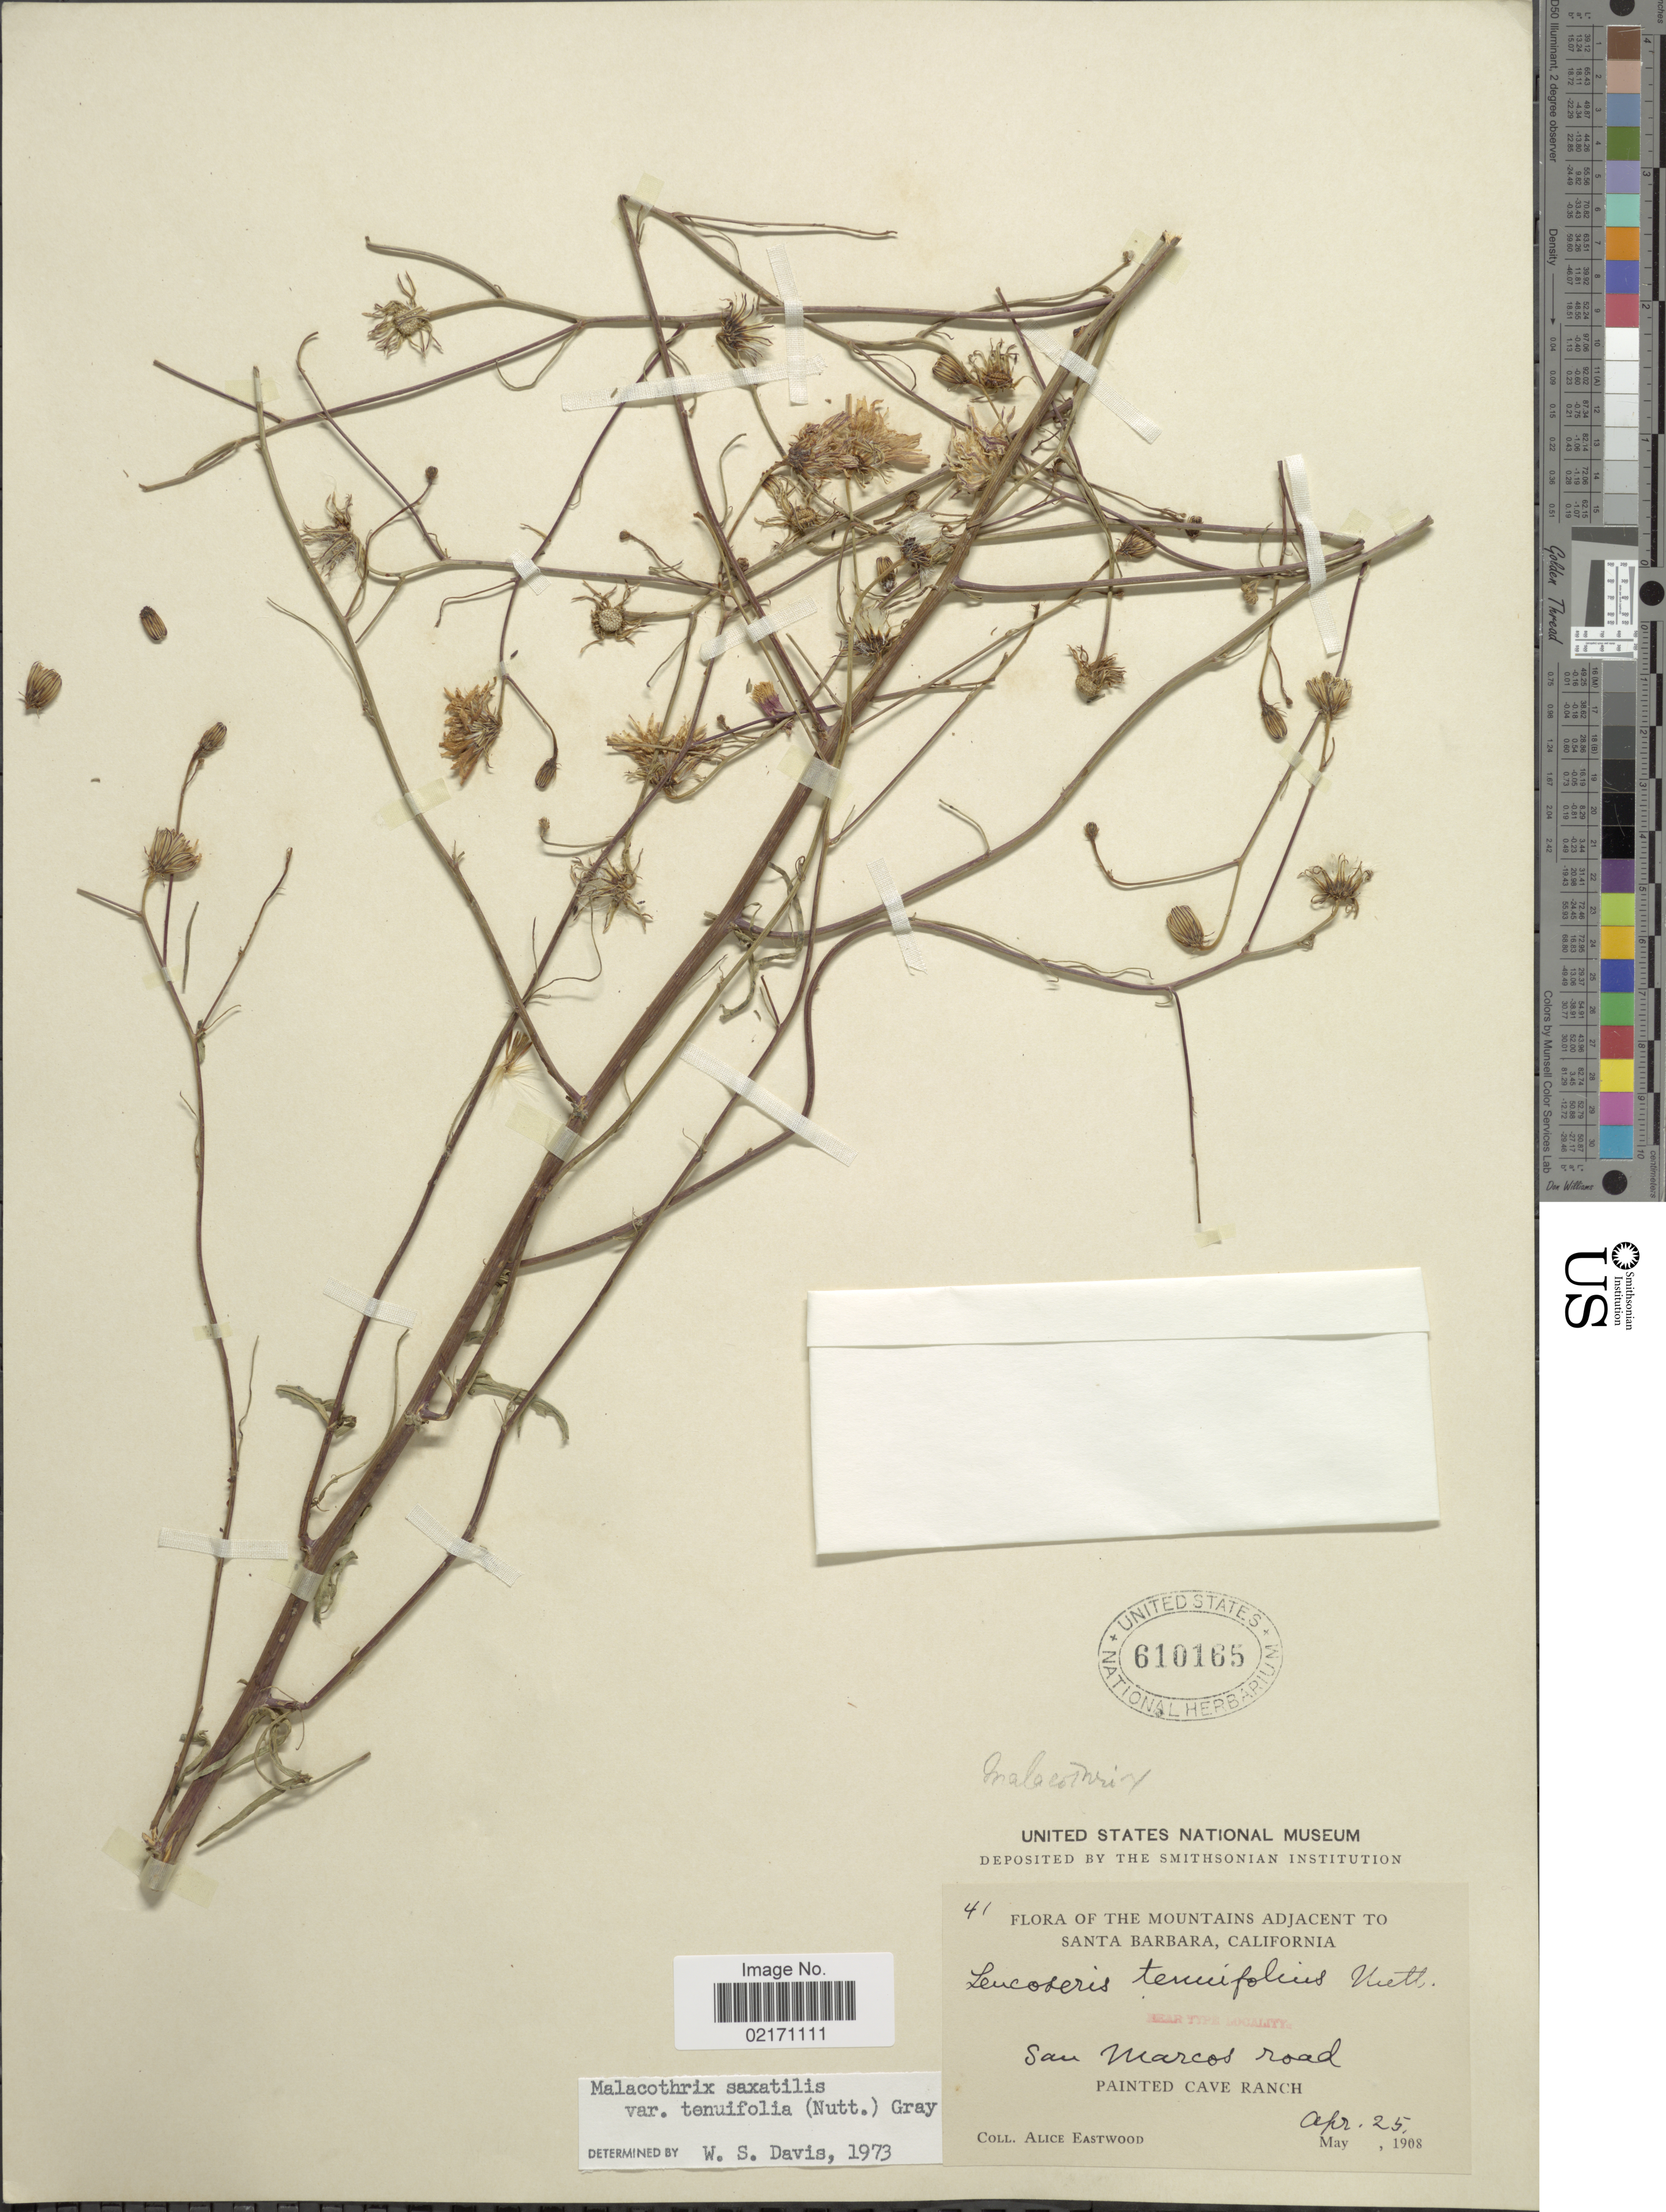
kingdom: Plantae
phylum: Tracheophyta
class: Magnoliopsida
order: Asterales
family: Asteraceae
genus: Malacothrix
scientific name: Malacothrix saxatilis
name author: Torr. & A. Gray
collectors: A. Eastwood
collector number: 41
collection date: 1908-04-25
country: United States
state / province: California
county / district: Santa Barbara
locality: Mountains adjacent to Santa Barbara, San Marcos Road, Paintes Cave Ranch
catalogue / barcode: US 610165